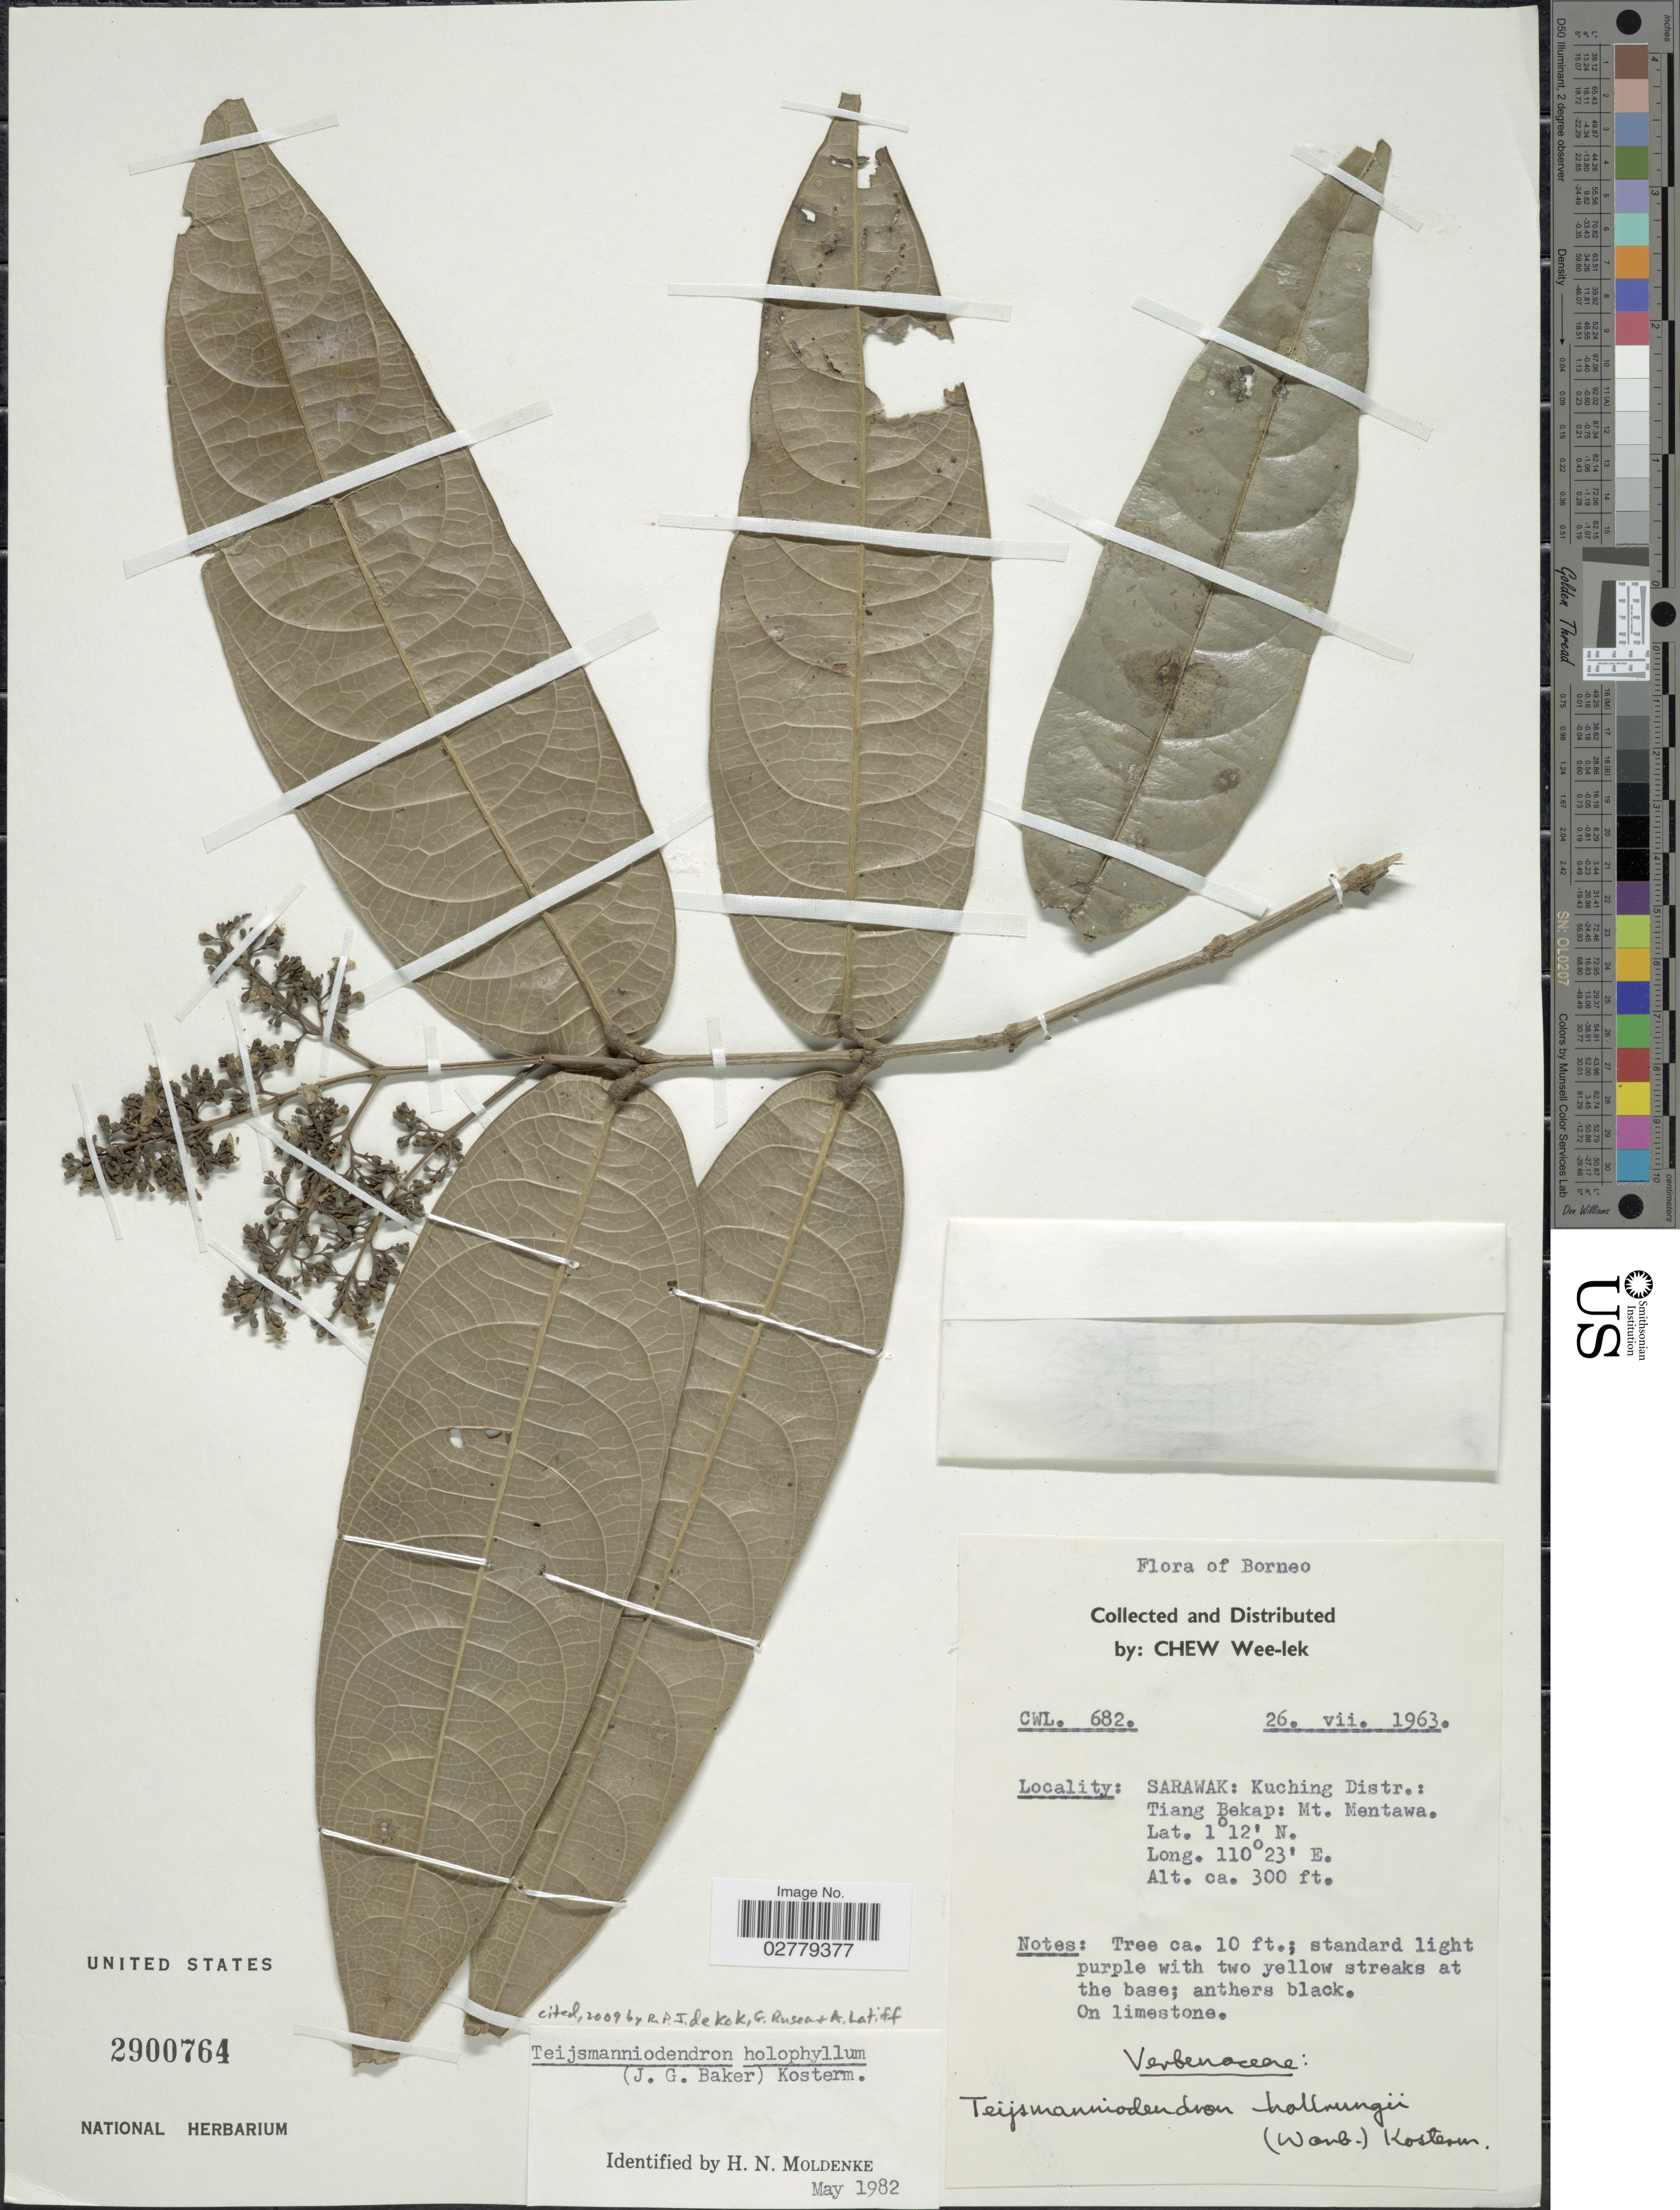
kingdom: Plantae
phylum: Tracheophyta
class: Magnoliopsida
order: Lamiales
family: Lamiaceae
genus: Teijsmanniodendron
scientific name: Teijsmanniodendron holophyllum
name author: (Baker) Kosterm.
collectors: W. Chew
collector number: CWL682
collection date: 1963-07-26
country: Malaysia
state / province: Sarawak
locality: Borneo. Kuching Distr.: Tiang Bekap:Mt. Mentawa.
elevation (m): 91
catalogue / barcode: US 2900764